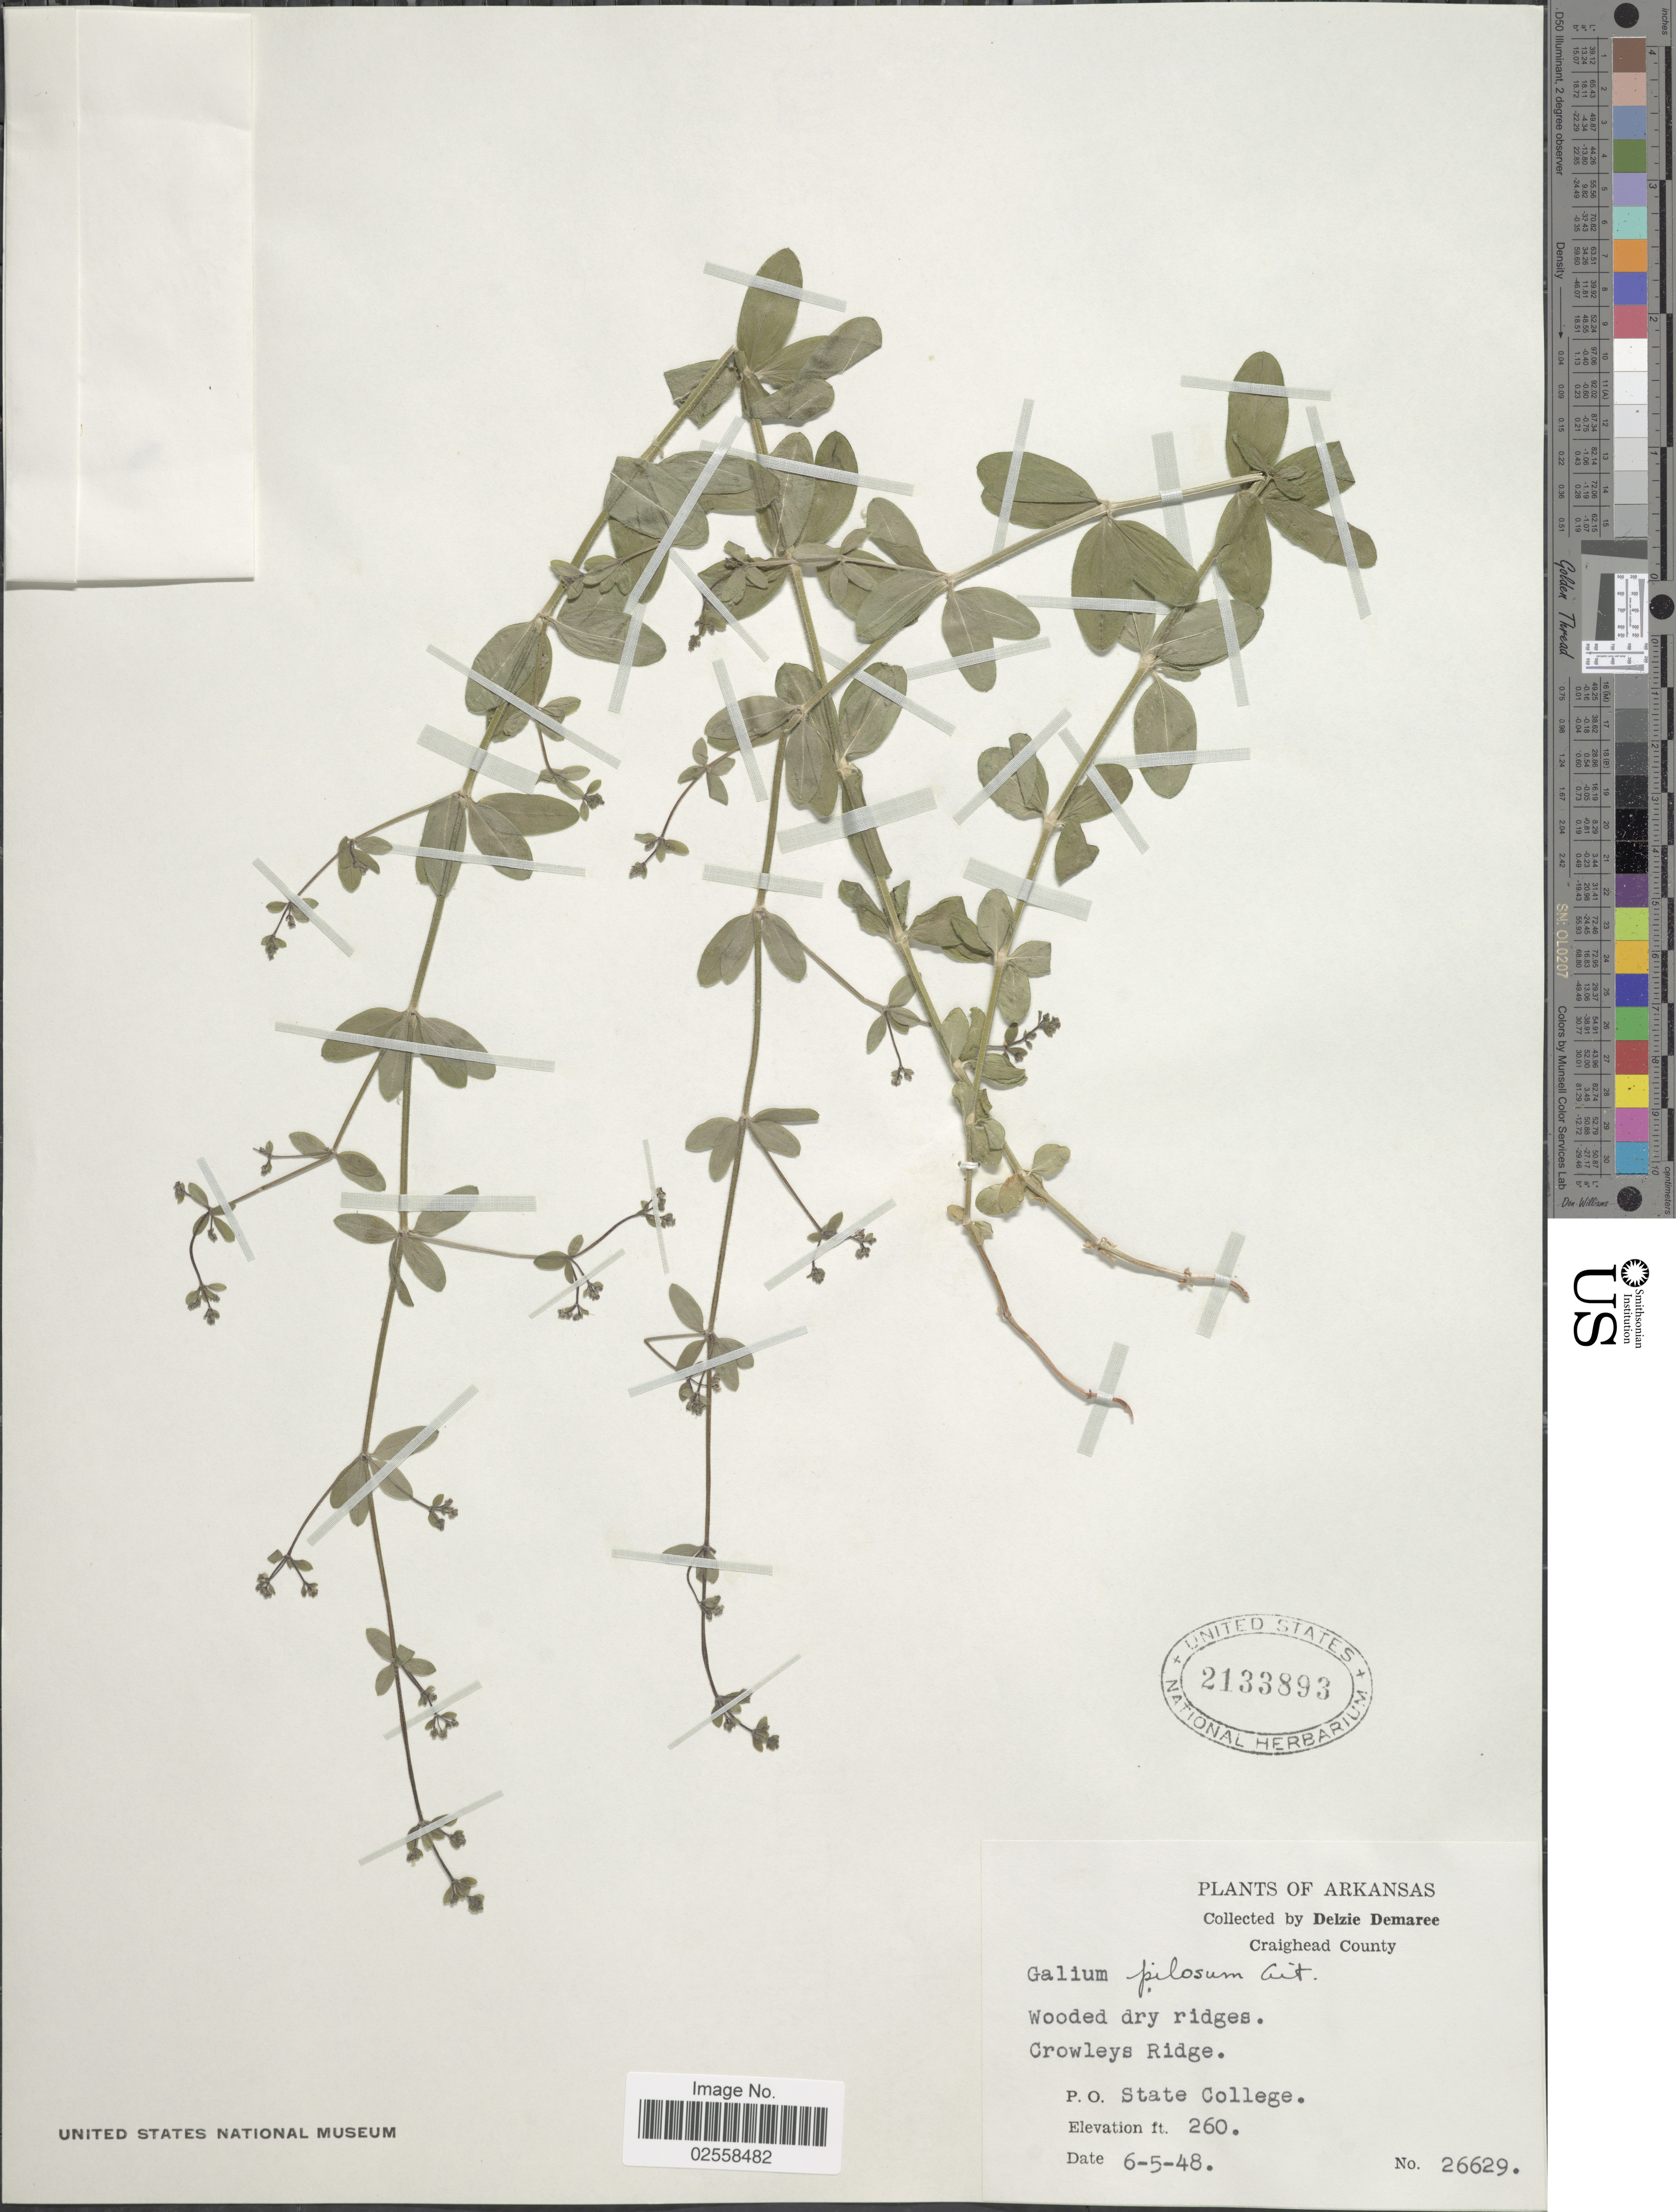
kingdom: Plantae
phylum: Tracheophyta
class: Magnoliopsida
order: Gentianales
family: Rubiaceae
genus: Galium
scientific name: Galium pilosum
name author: Aiton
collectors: D. Demaree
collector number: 26629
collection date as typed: Transcribed d/m/y: 5/6/48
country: United States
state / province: Arkansas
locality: Craighead County, Crowleys Ridge, State College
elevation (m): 79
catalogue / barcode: US 2133893